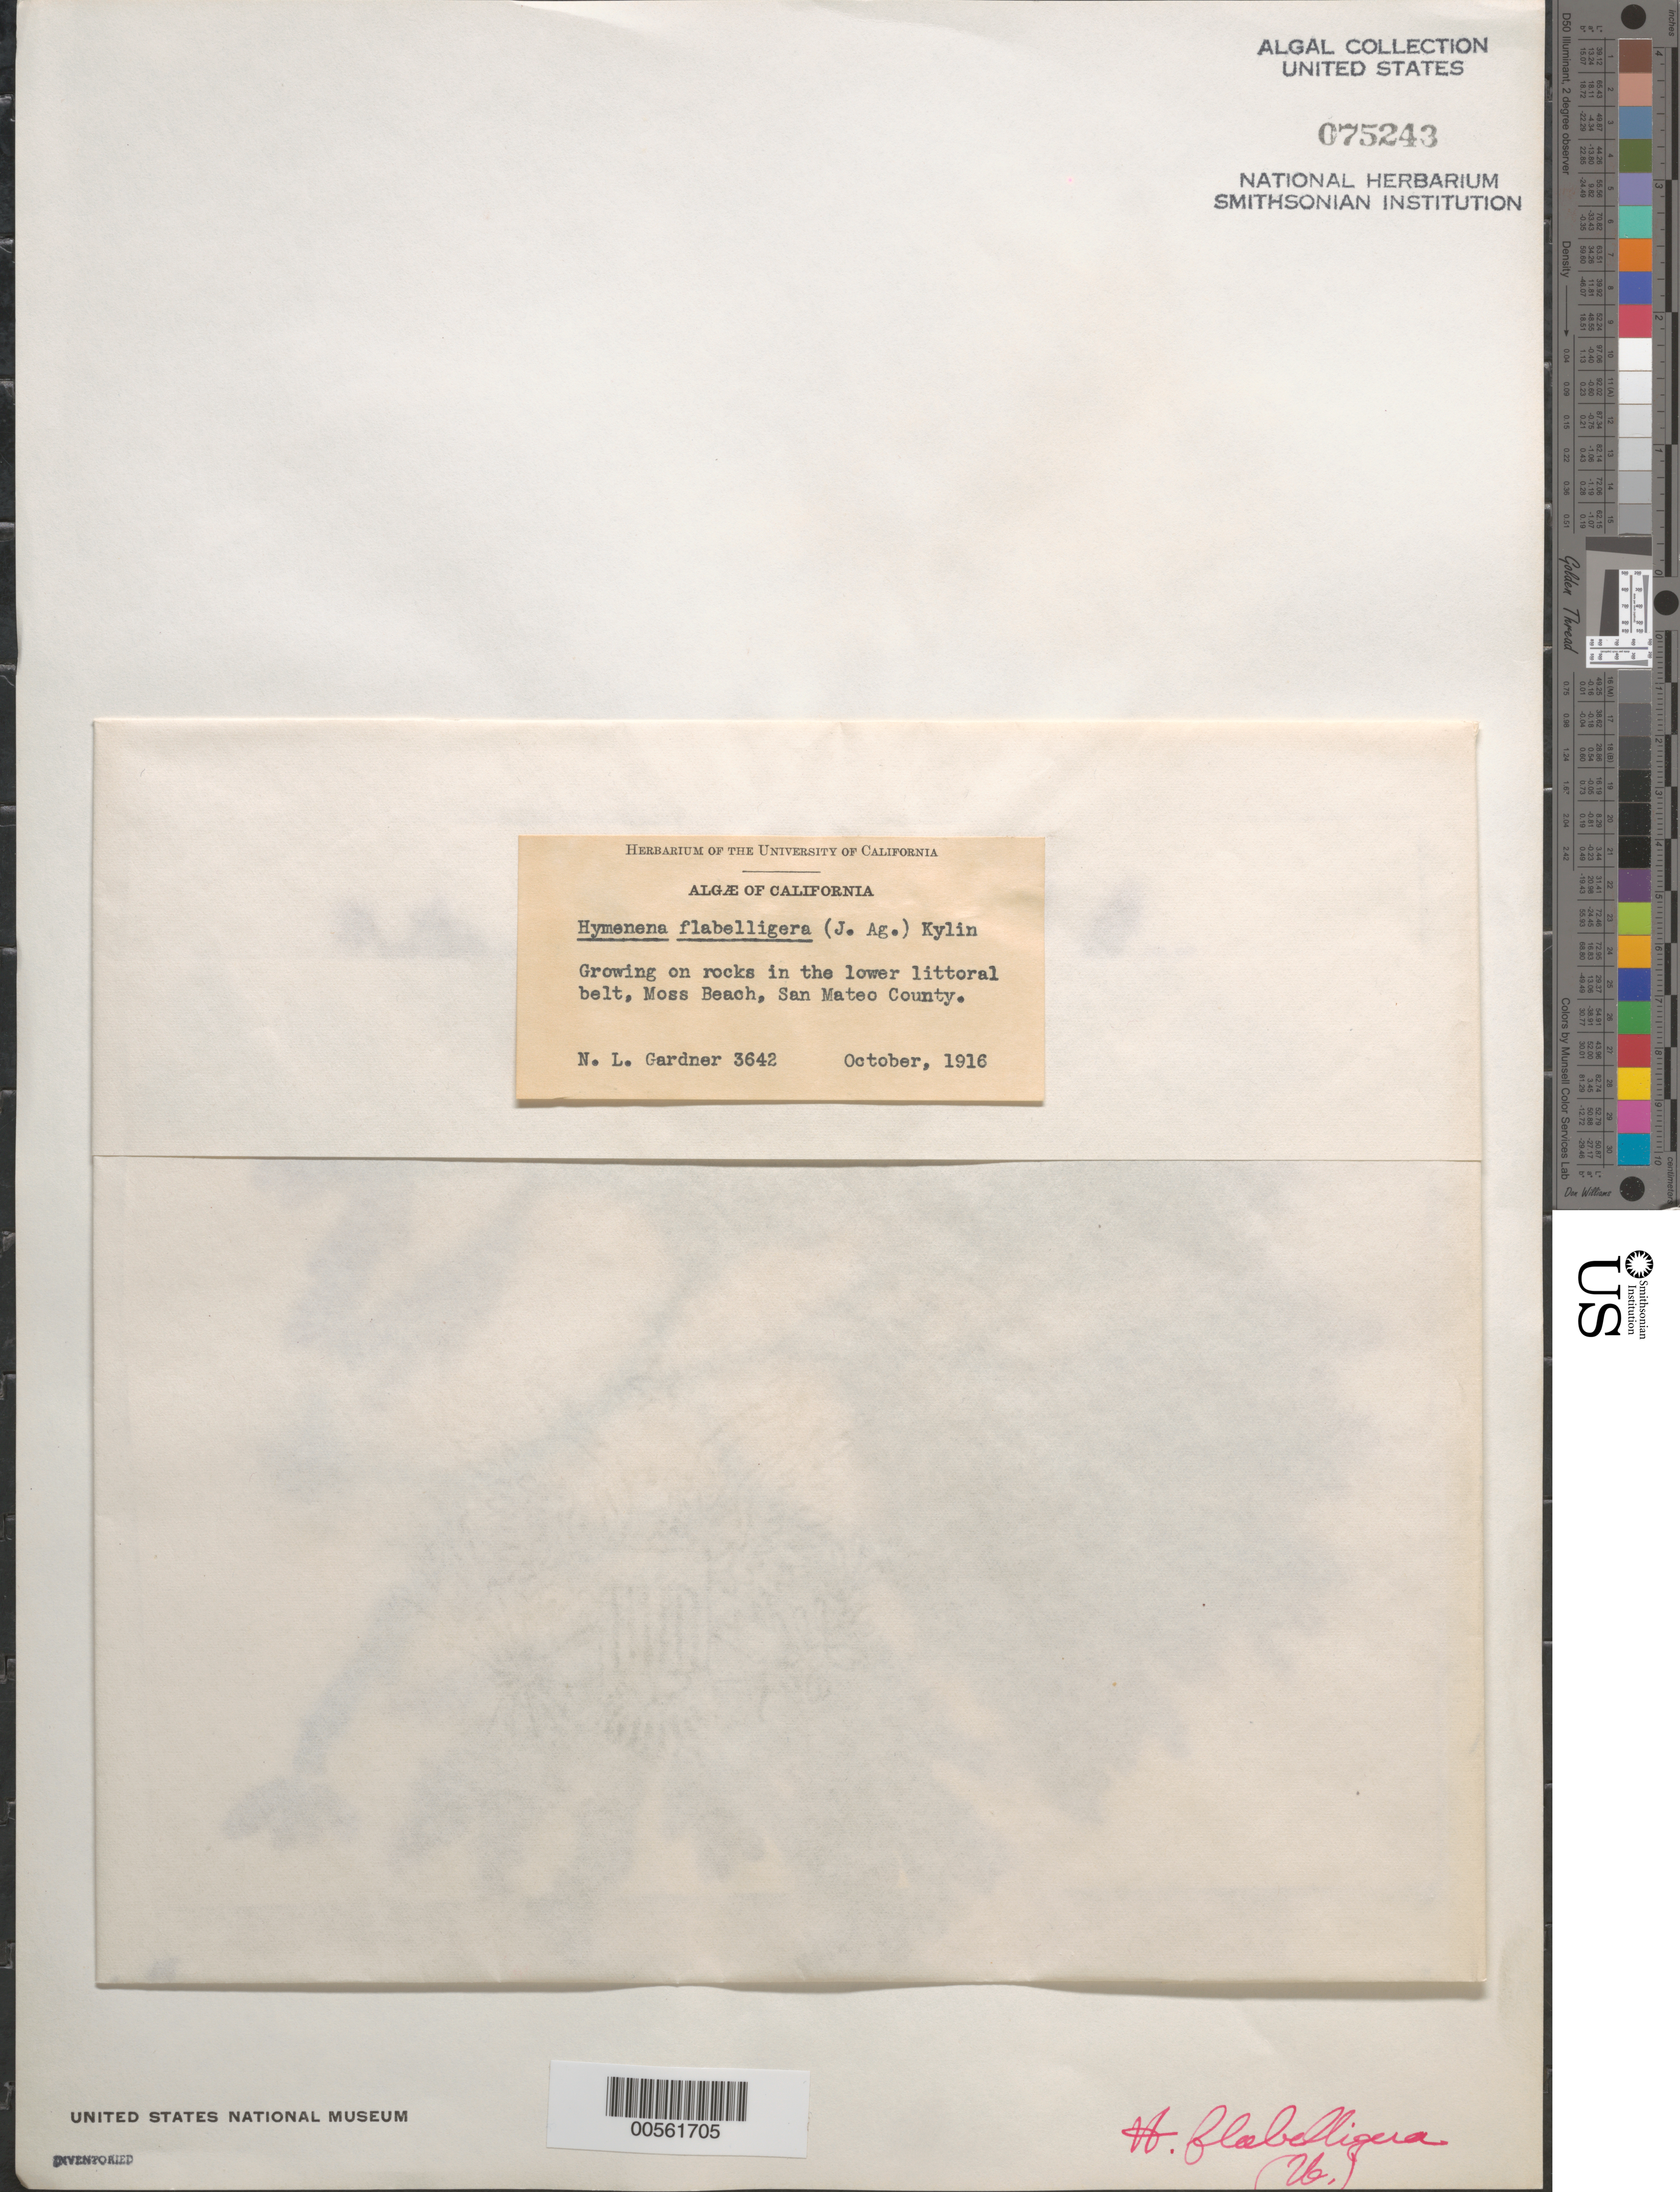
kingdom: Plantae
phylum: Rhodophyta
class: Florideophyceae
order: Ceramiales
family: Delesseriaceae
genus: Hymenena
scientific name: Hymenena flabelligera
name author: (J. Agardh) Kylin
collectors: N. Gardner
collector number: NLG 3642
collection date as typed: Oct 1916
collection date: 1916-10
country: United States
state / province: California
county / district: San Mateo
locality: Moss Beach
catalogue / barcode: US 75243